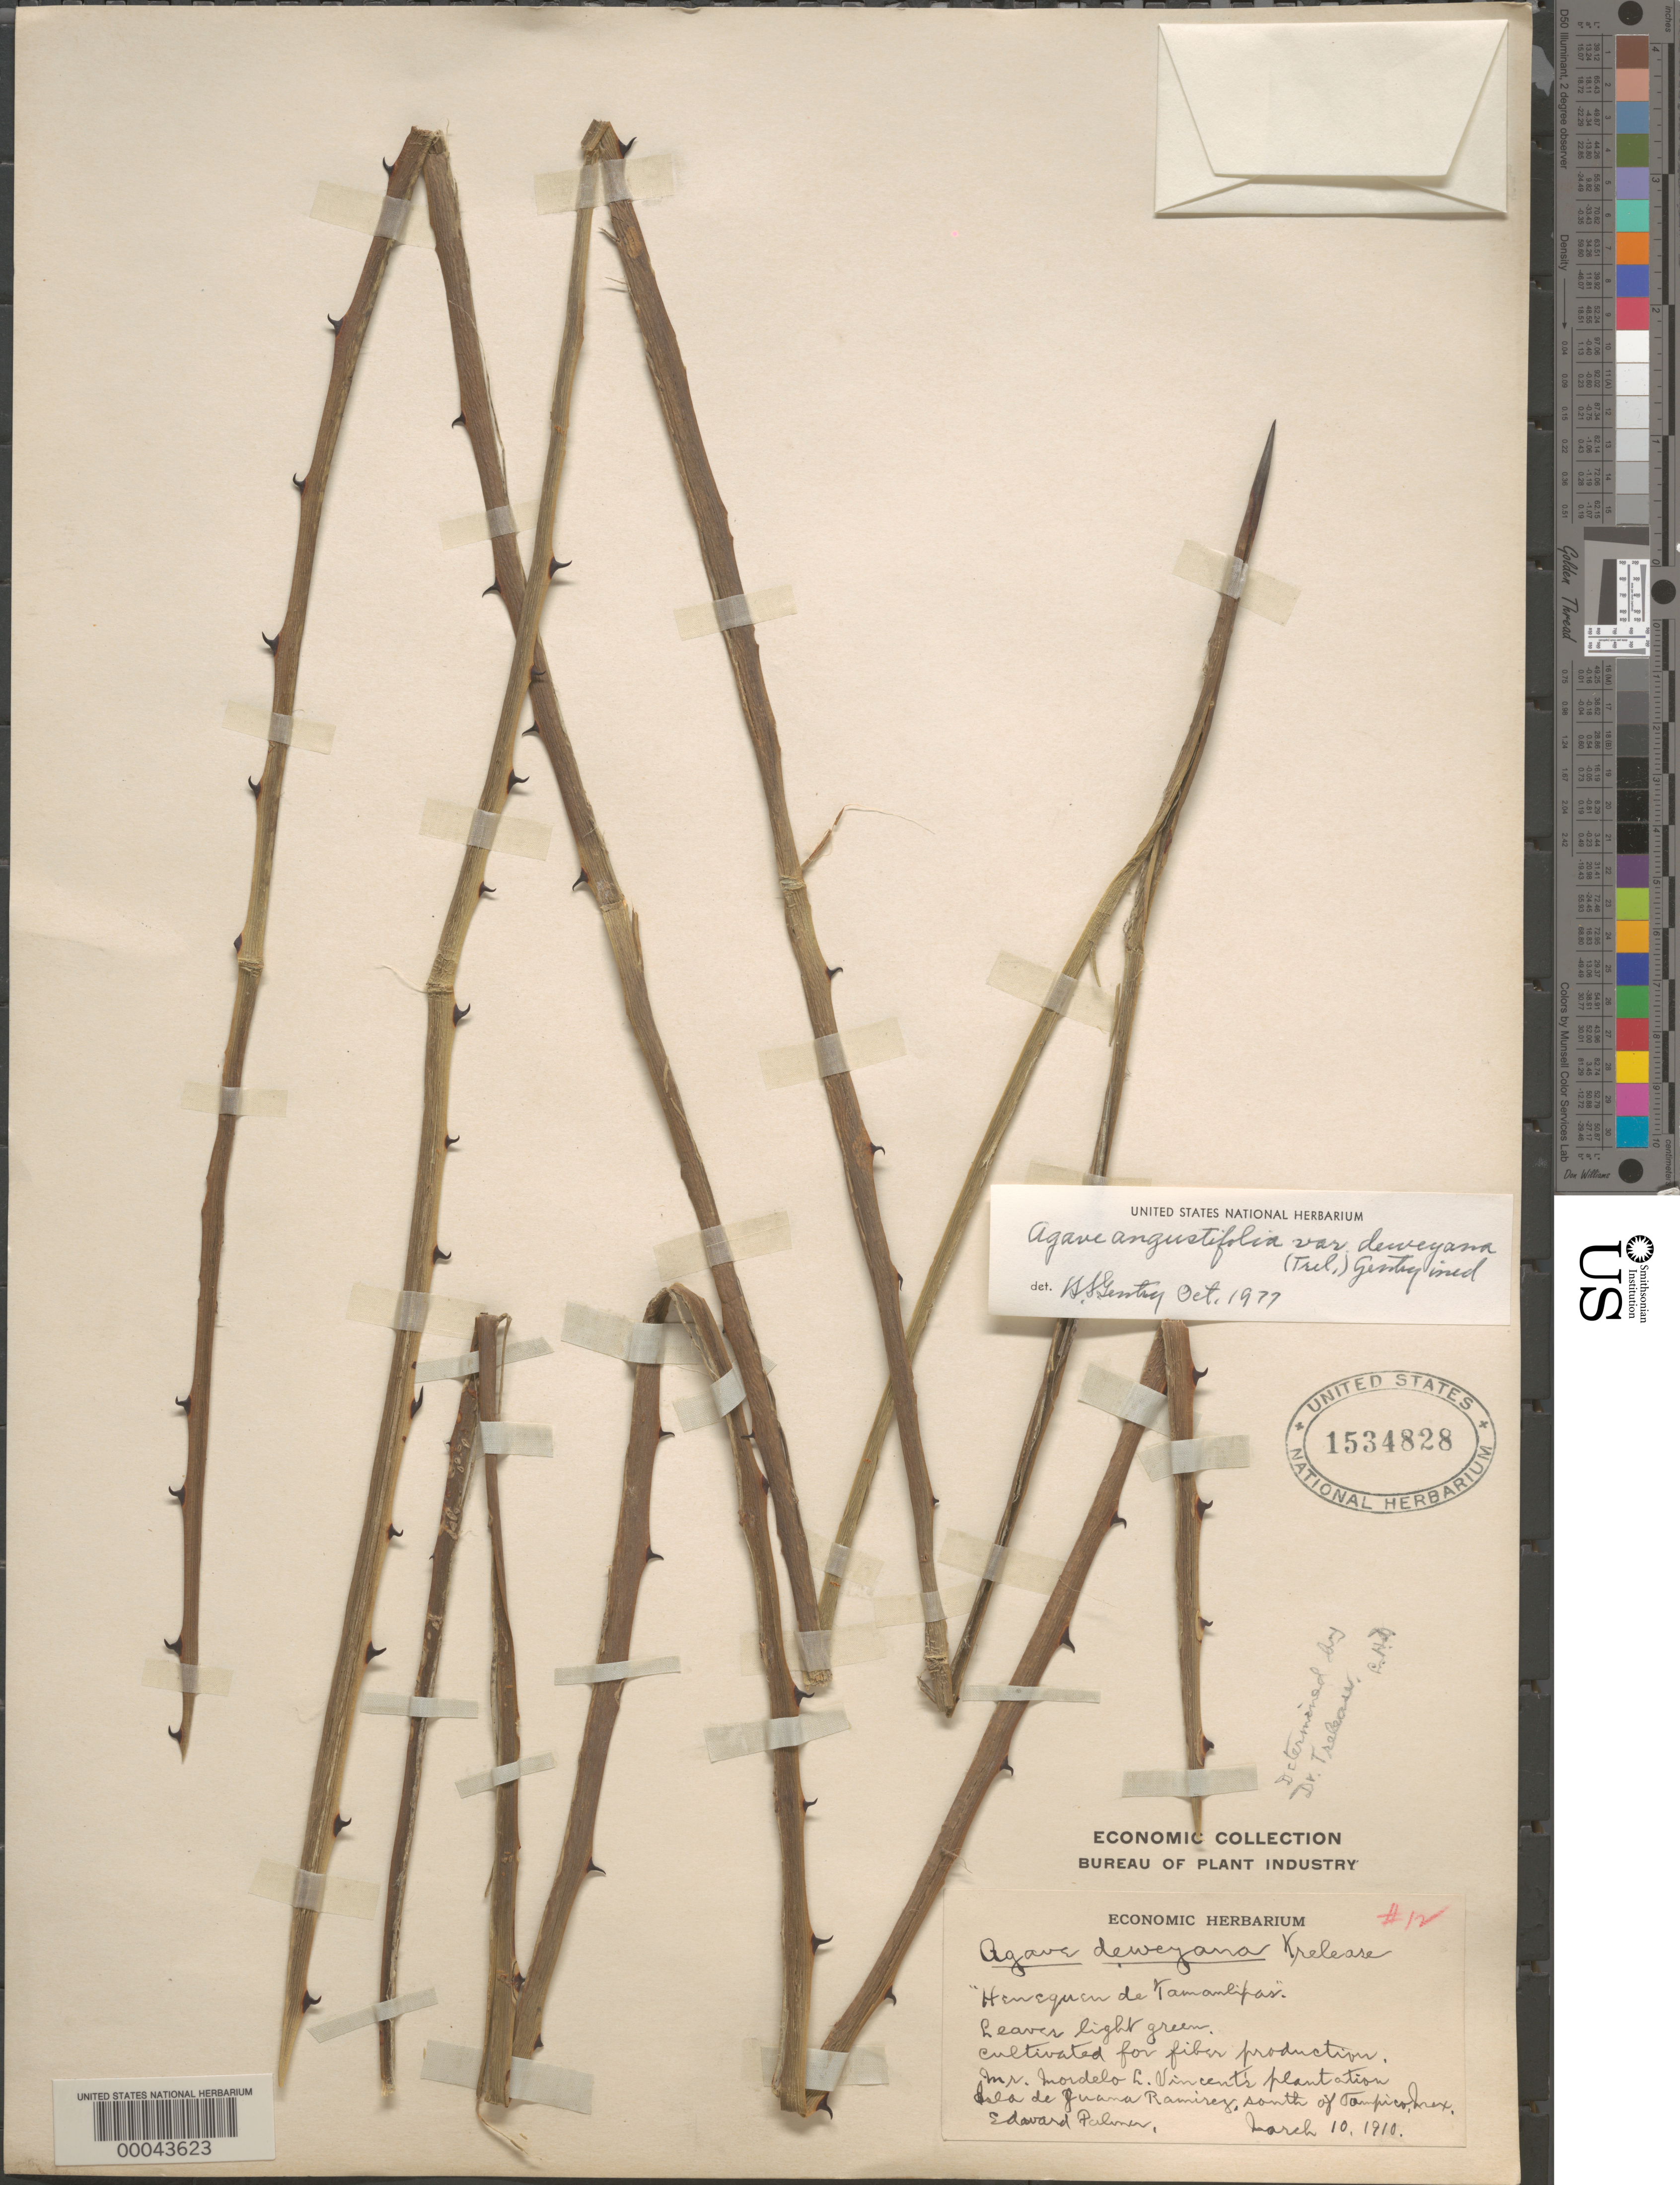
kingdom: Plantae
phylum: Tracheophyta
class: Liliopsida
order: Asparagales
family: Asparagaceae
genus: Agave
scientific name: Agave angustifolia var. deweyana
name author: (Trel.) Gentry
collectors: E. Palmer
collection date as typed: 10 Mar 1910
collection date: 1910-03-10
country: Mexico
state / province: Veracruz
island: Juana Ramirez Island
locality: Mr. mordelo l. vincent's plantation, isla de juana ramirez, S of tampico. [state originally recorded as Tamaulipas.]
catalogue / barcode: US 1534828